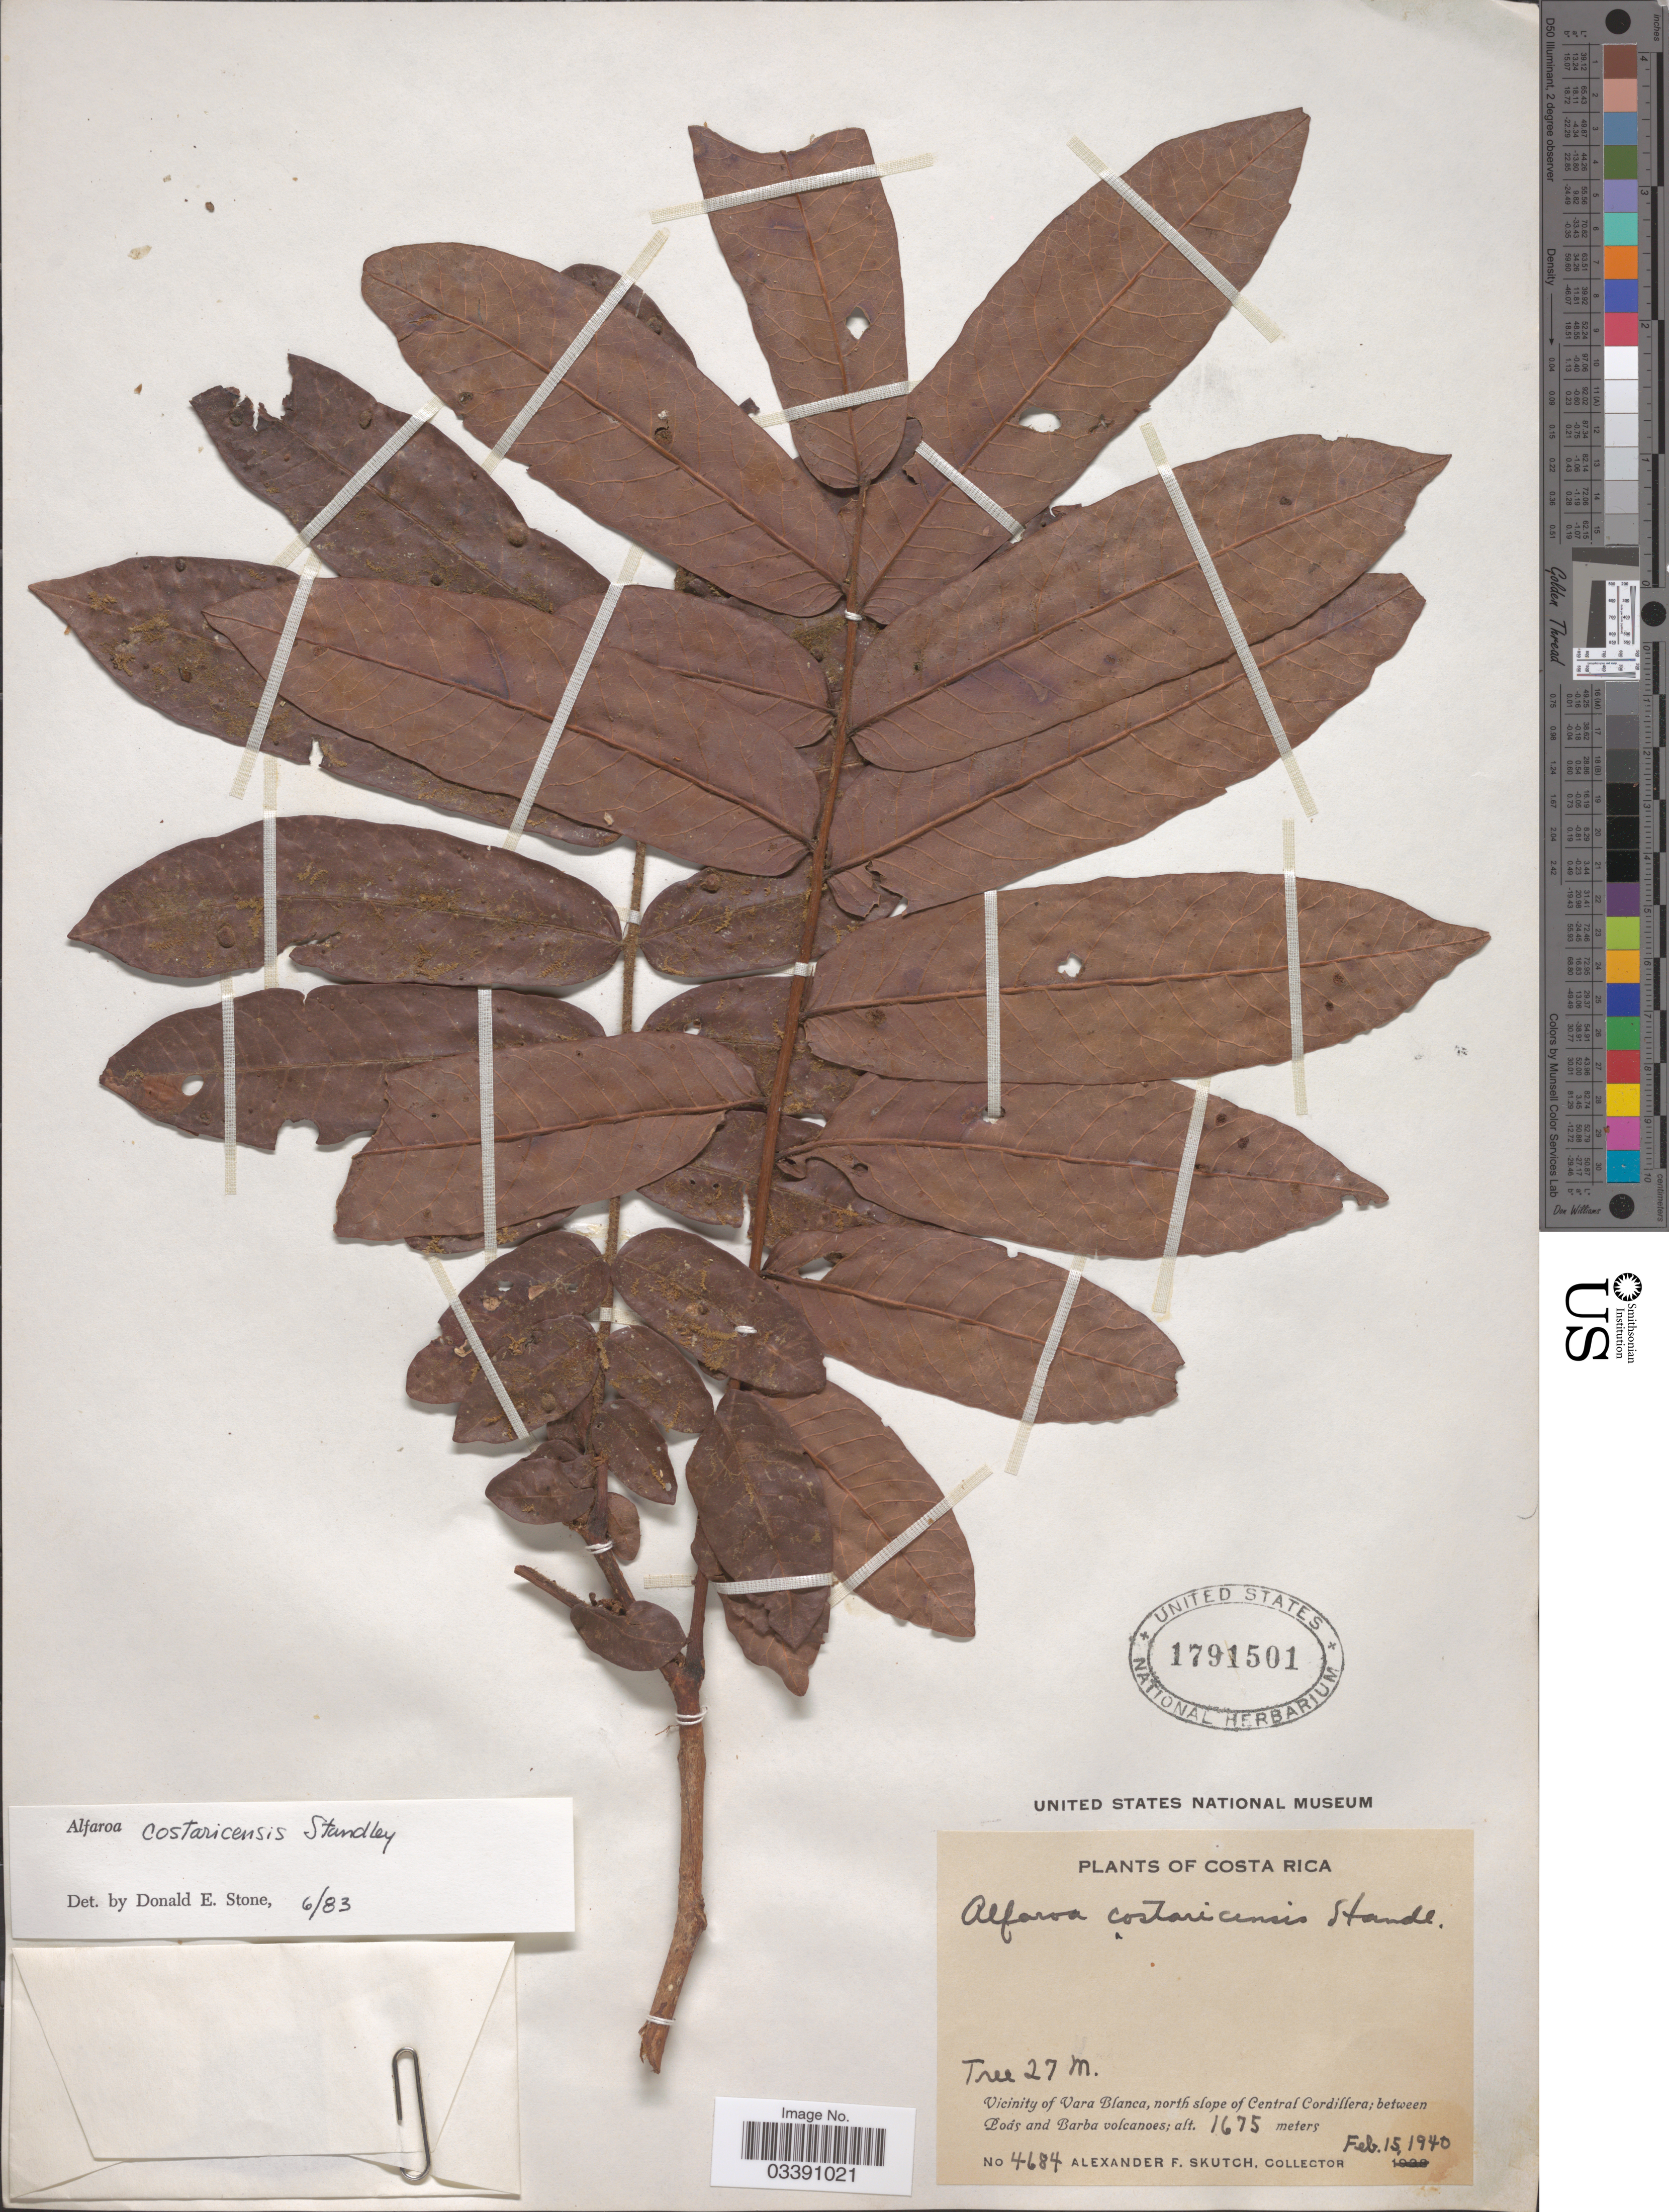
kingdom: Plantae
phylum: Tracheophyta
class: Magnoliopsida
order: Fagales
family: Juglandaceae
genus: Alfaroa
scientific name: Alfaroa costaricensis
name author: Standl.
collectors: A. F. Skutch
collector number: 4684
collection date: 1940-02-15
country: Costa Rica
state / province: Heredia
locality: Vicinity of Vara Blanca, north slope of Central Cordillera; between Poás and Barba volcanoes.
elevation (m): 1675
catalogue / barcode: US 1791501